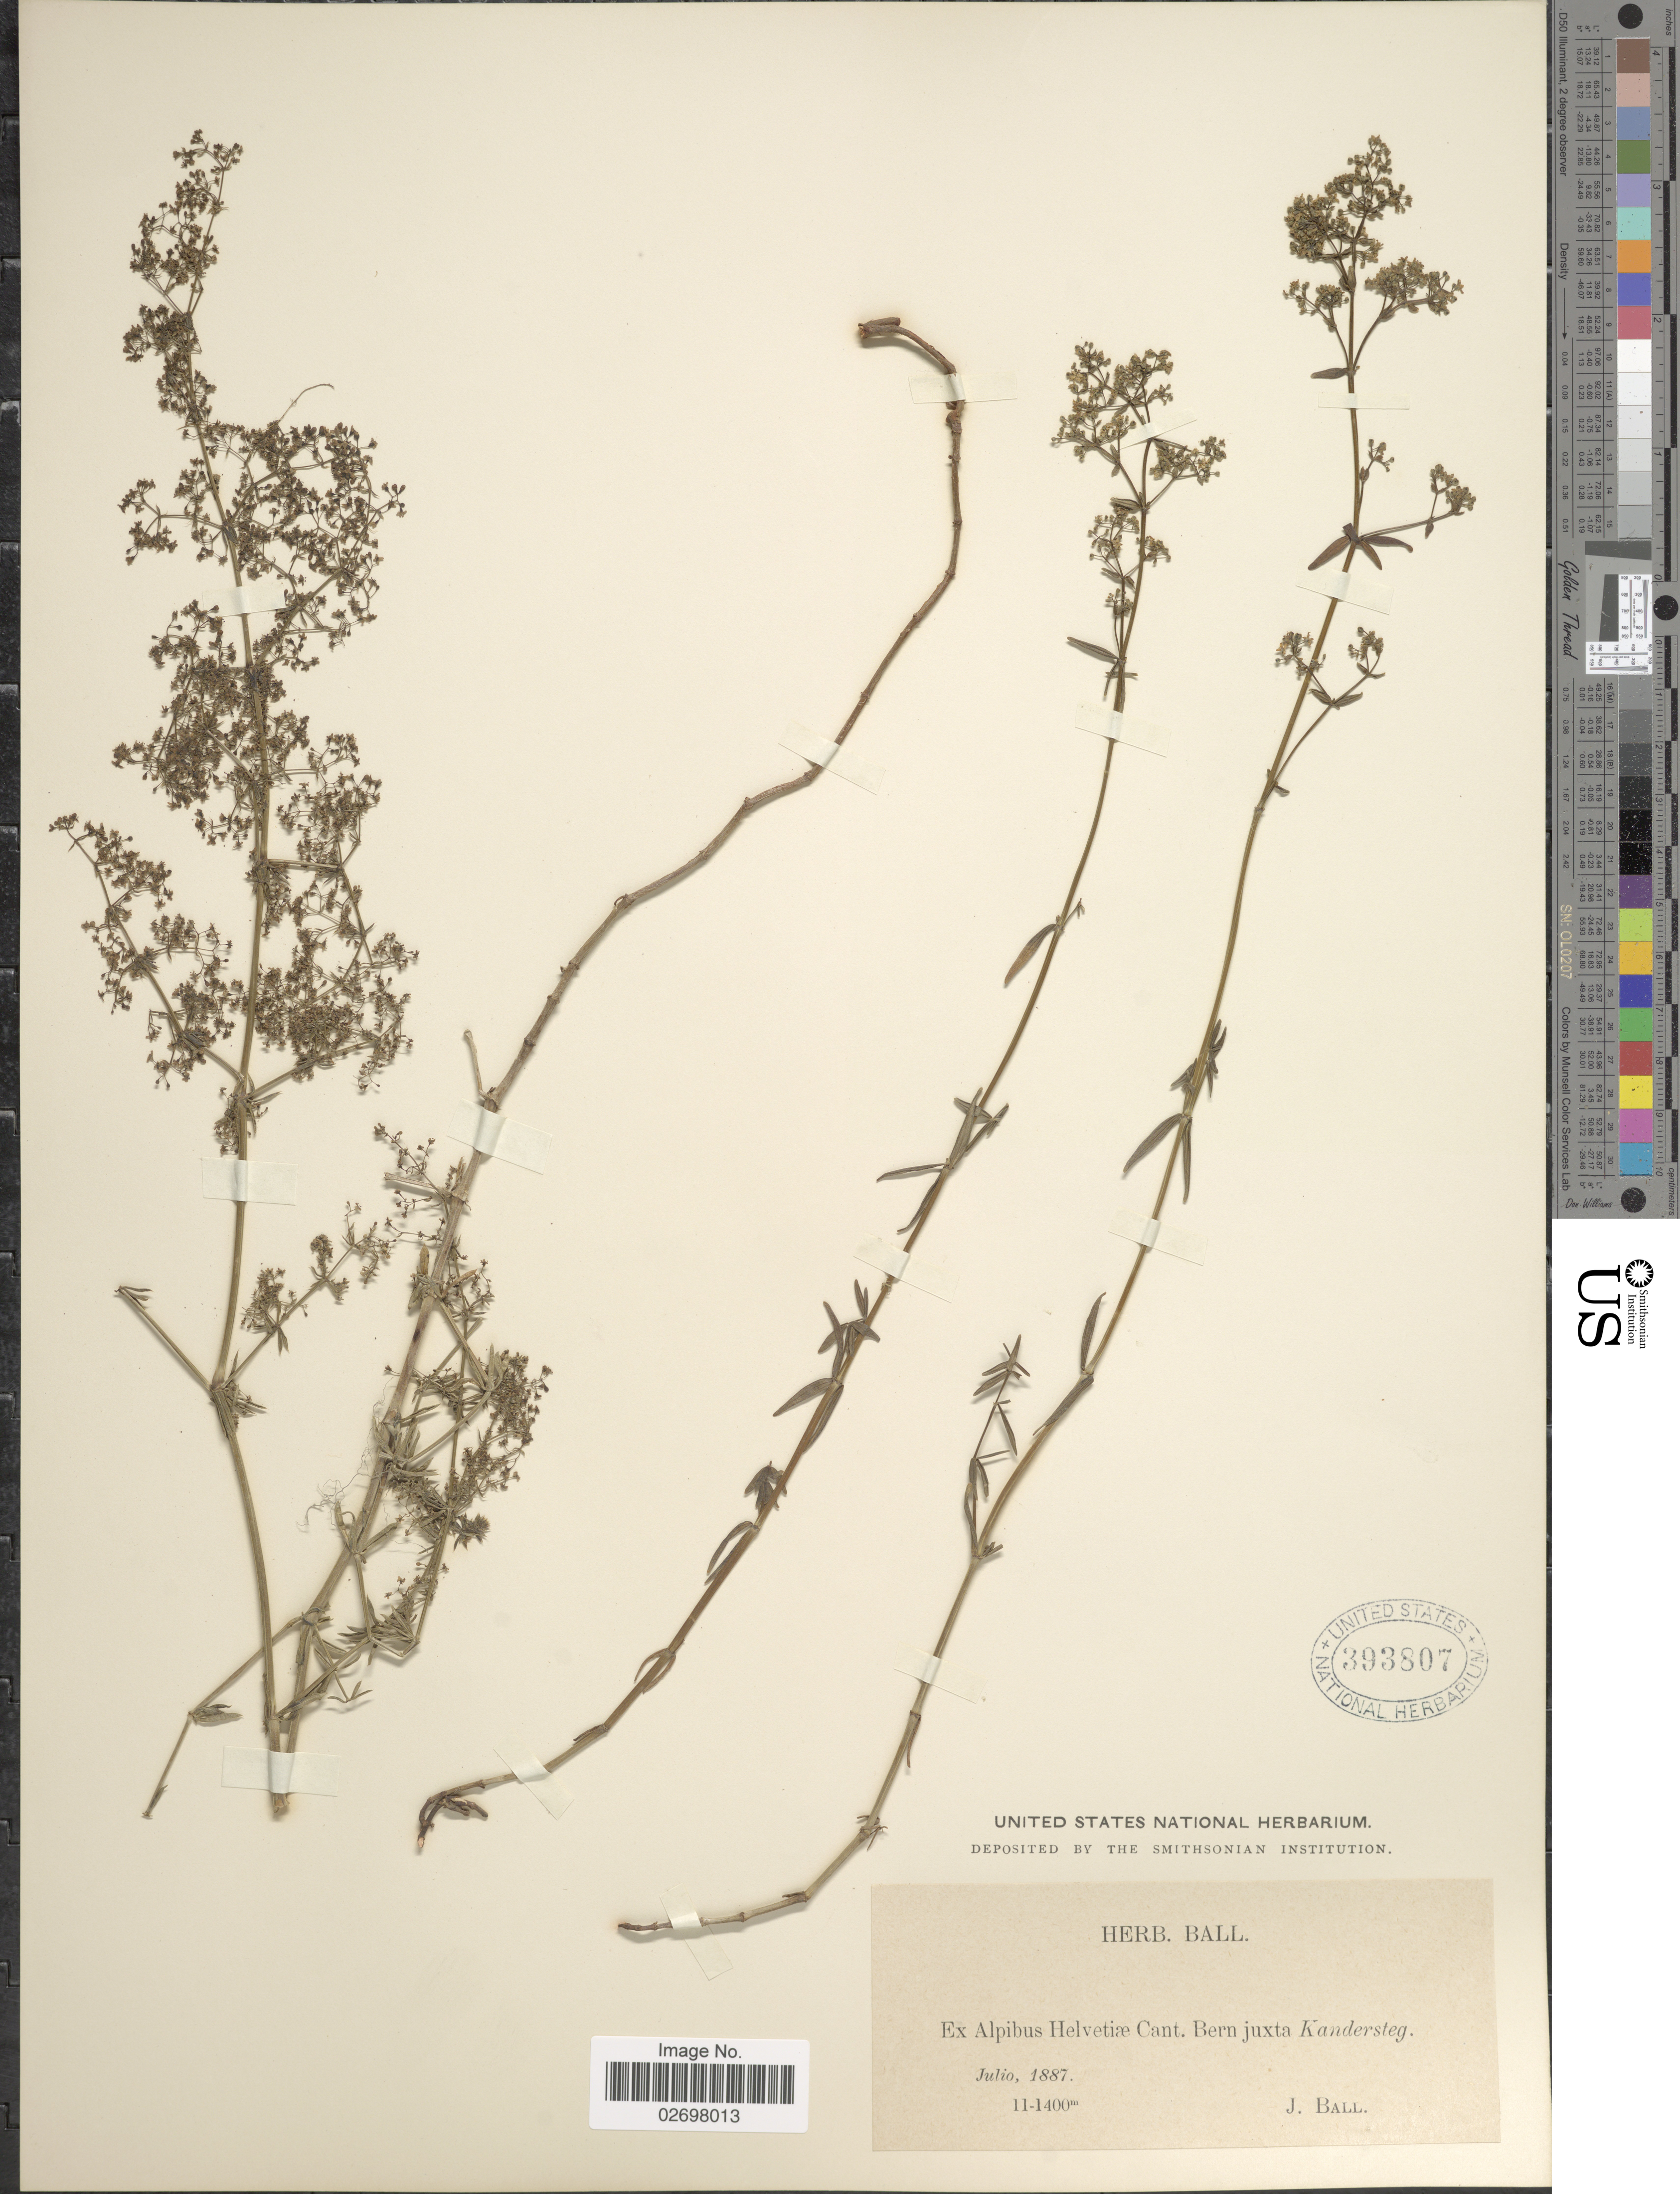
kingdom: Plantae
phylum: Tracheophyta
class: Magnoliopsida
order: Gentianales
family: Rubiaceae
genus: Galium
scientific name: Galium sp.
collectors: J. Ball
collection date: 1887-07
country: Switzerland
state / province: Bern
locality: Ex Alpibus Helvetiae Cant. Bern juxta Kandersteg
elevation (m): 1100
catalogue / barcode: US 393807